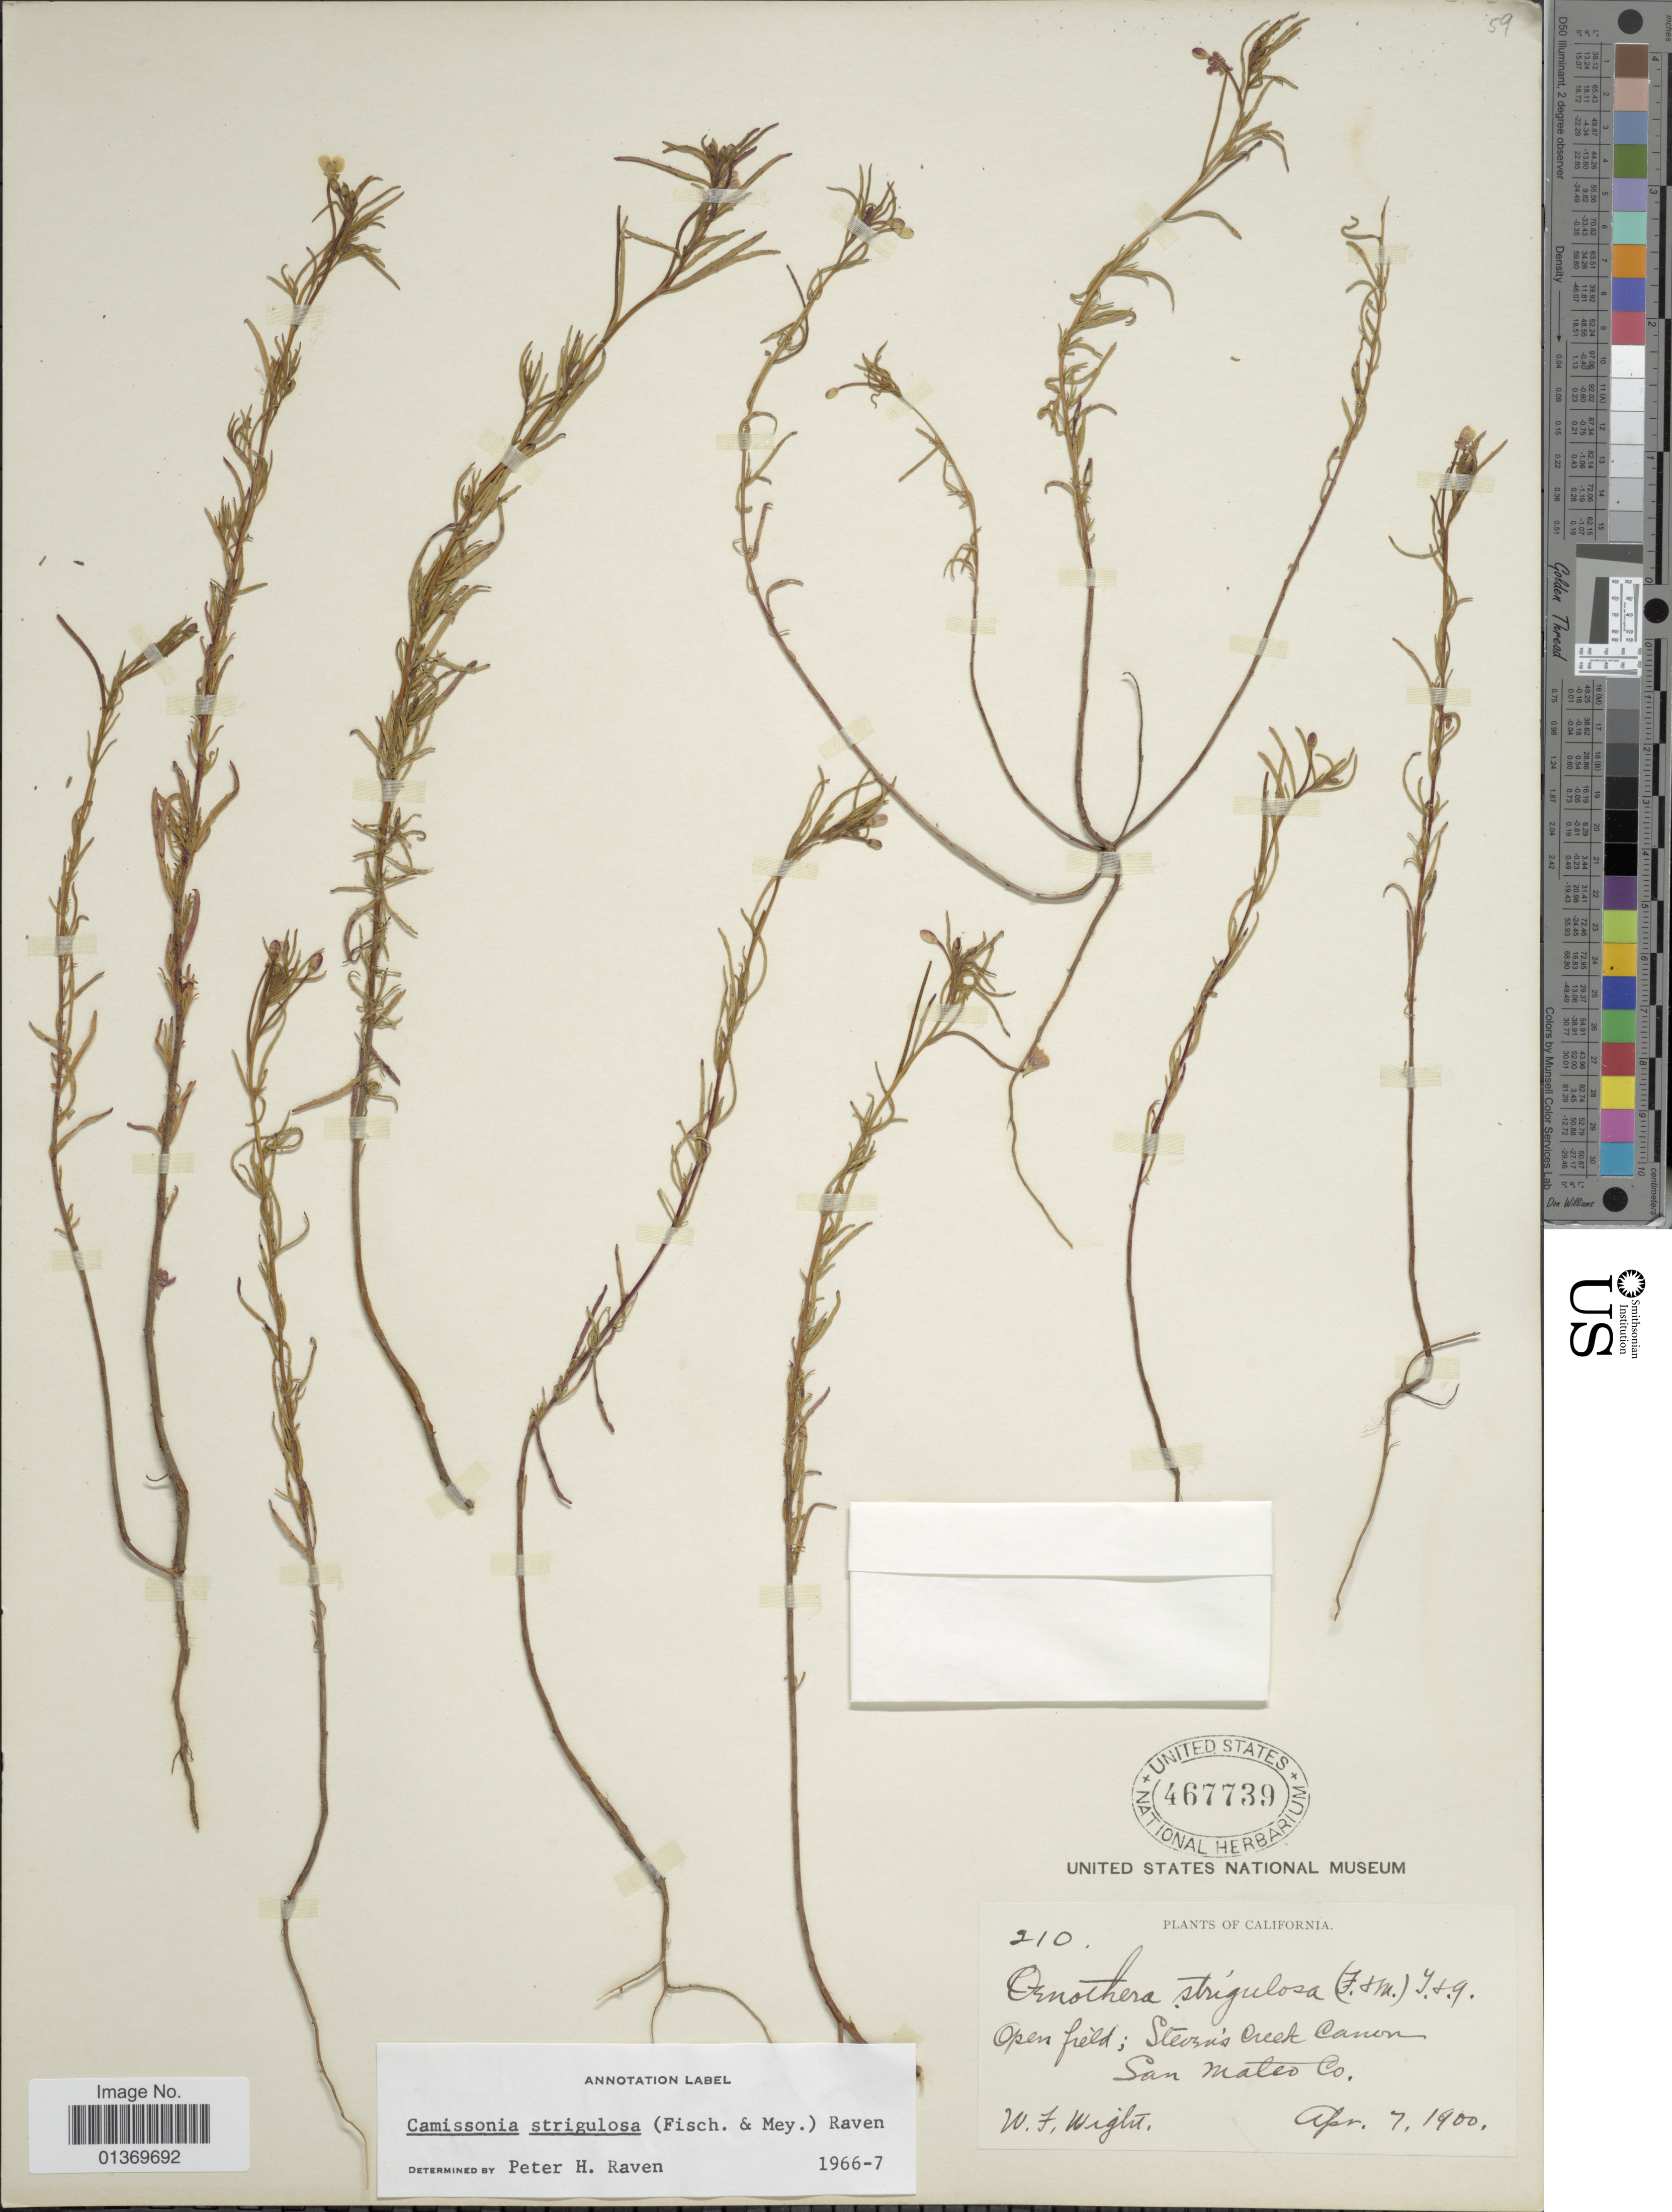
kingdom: Plantae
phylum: Tracheophyta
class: Magnoliopsida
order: Myrtales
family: Onagraceae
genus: Camissonia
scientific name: Camissonia strigulosa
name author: (Fisch. & C.A. Mey.) P.H. Raven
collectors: W. Wight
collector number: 210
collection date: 1900-04-07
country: United States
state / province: California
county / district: San Mateo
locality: Open field: Steven's Creek Canon, San Mateo Co.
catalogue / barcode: US 467739